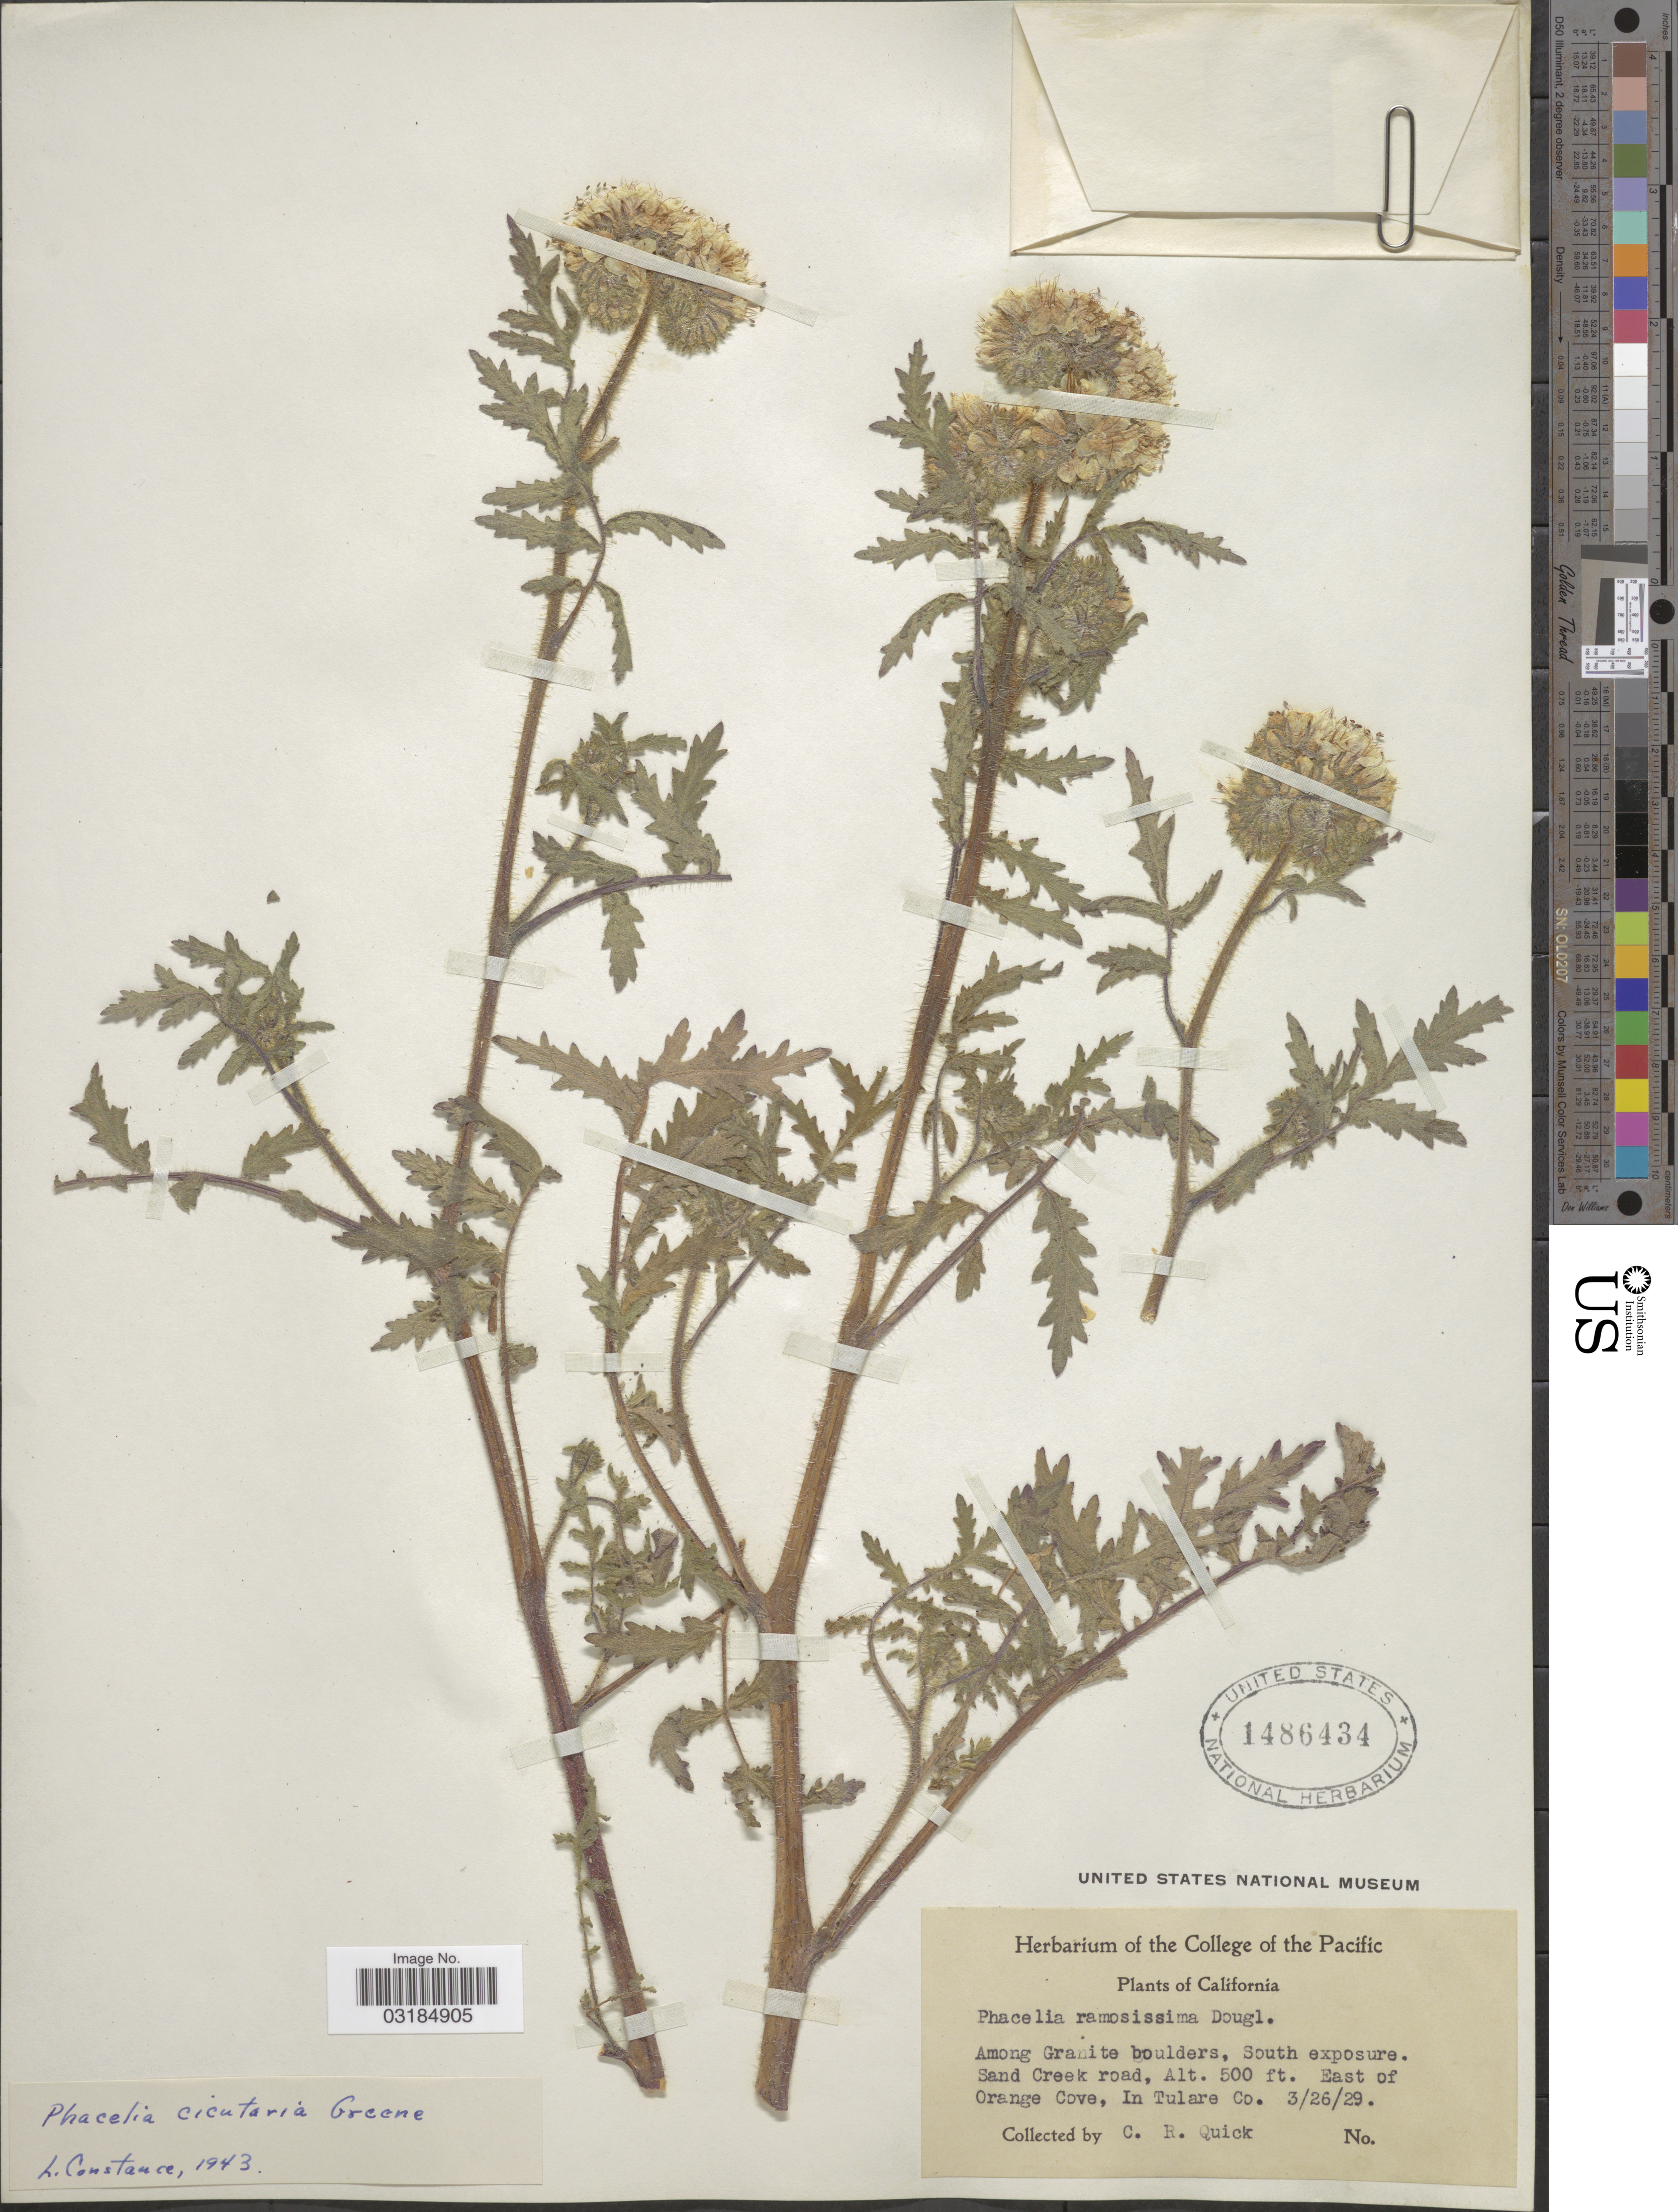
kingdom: Plantae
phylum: Tracheophyta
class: Magnoliopsida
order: Boraginales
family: Hydrophyllaceae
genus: Phacelia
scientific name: Phacelia cicutaria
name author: Greene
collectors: C. Quick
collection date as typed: Transcribed d/m/y: 26/3/29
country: United States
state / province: California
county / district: Tulare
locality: Sand Creek road. East of Orange Cove, In Tulare Co.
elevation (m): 152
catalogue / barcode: US 1486434